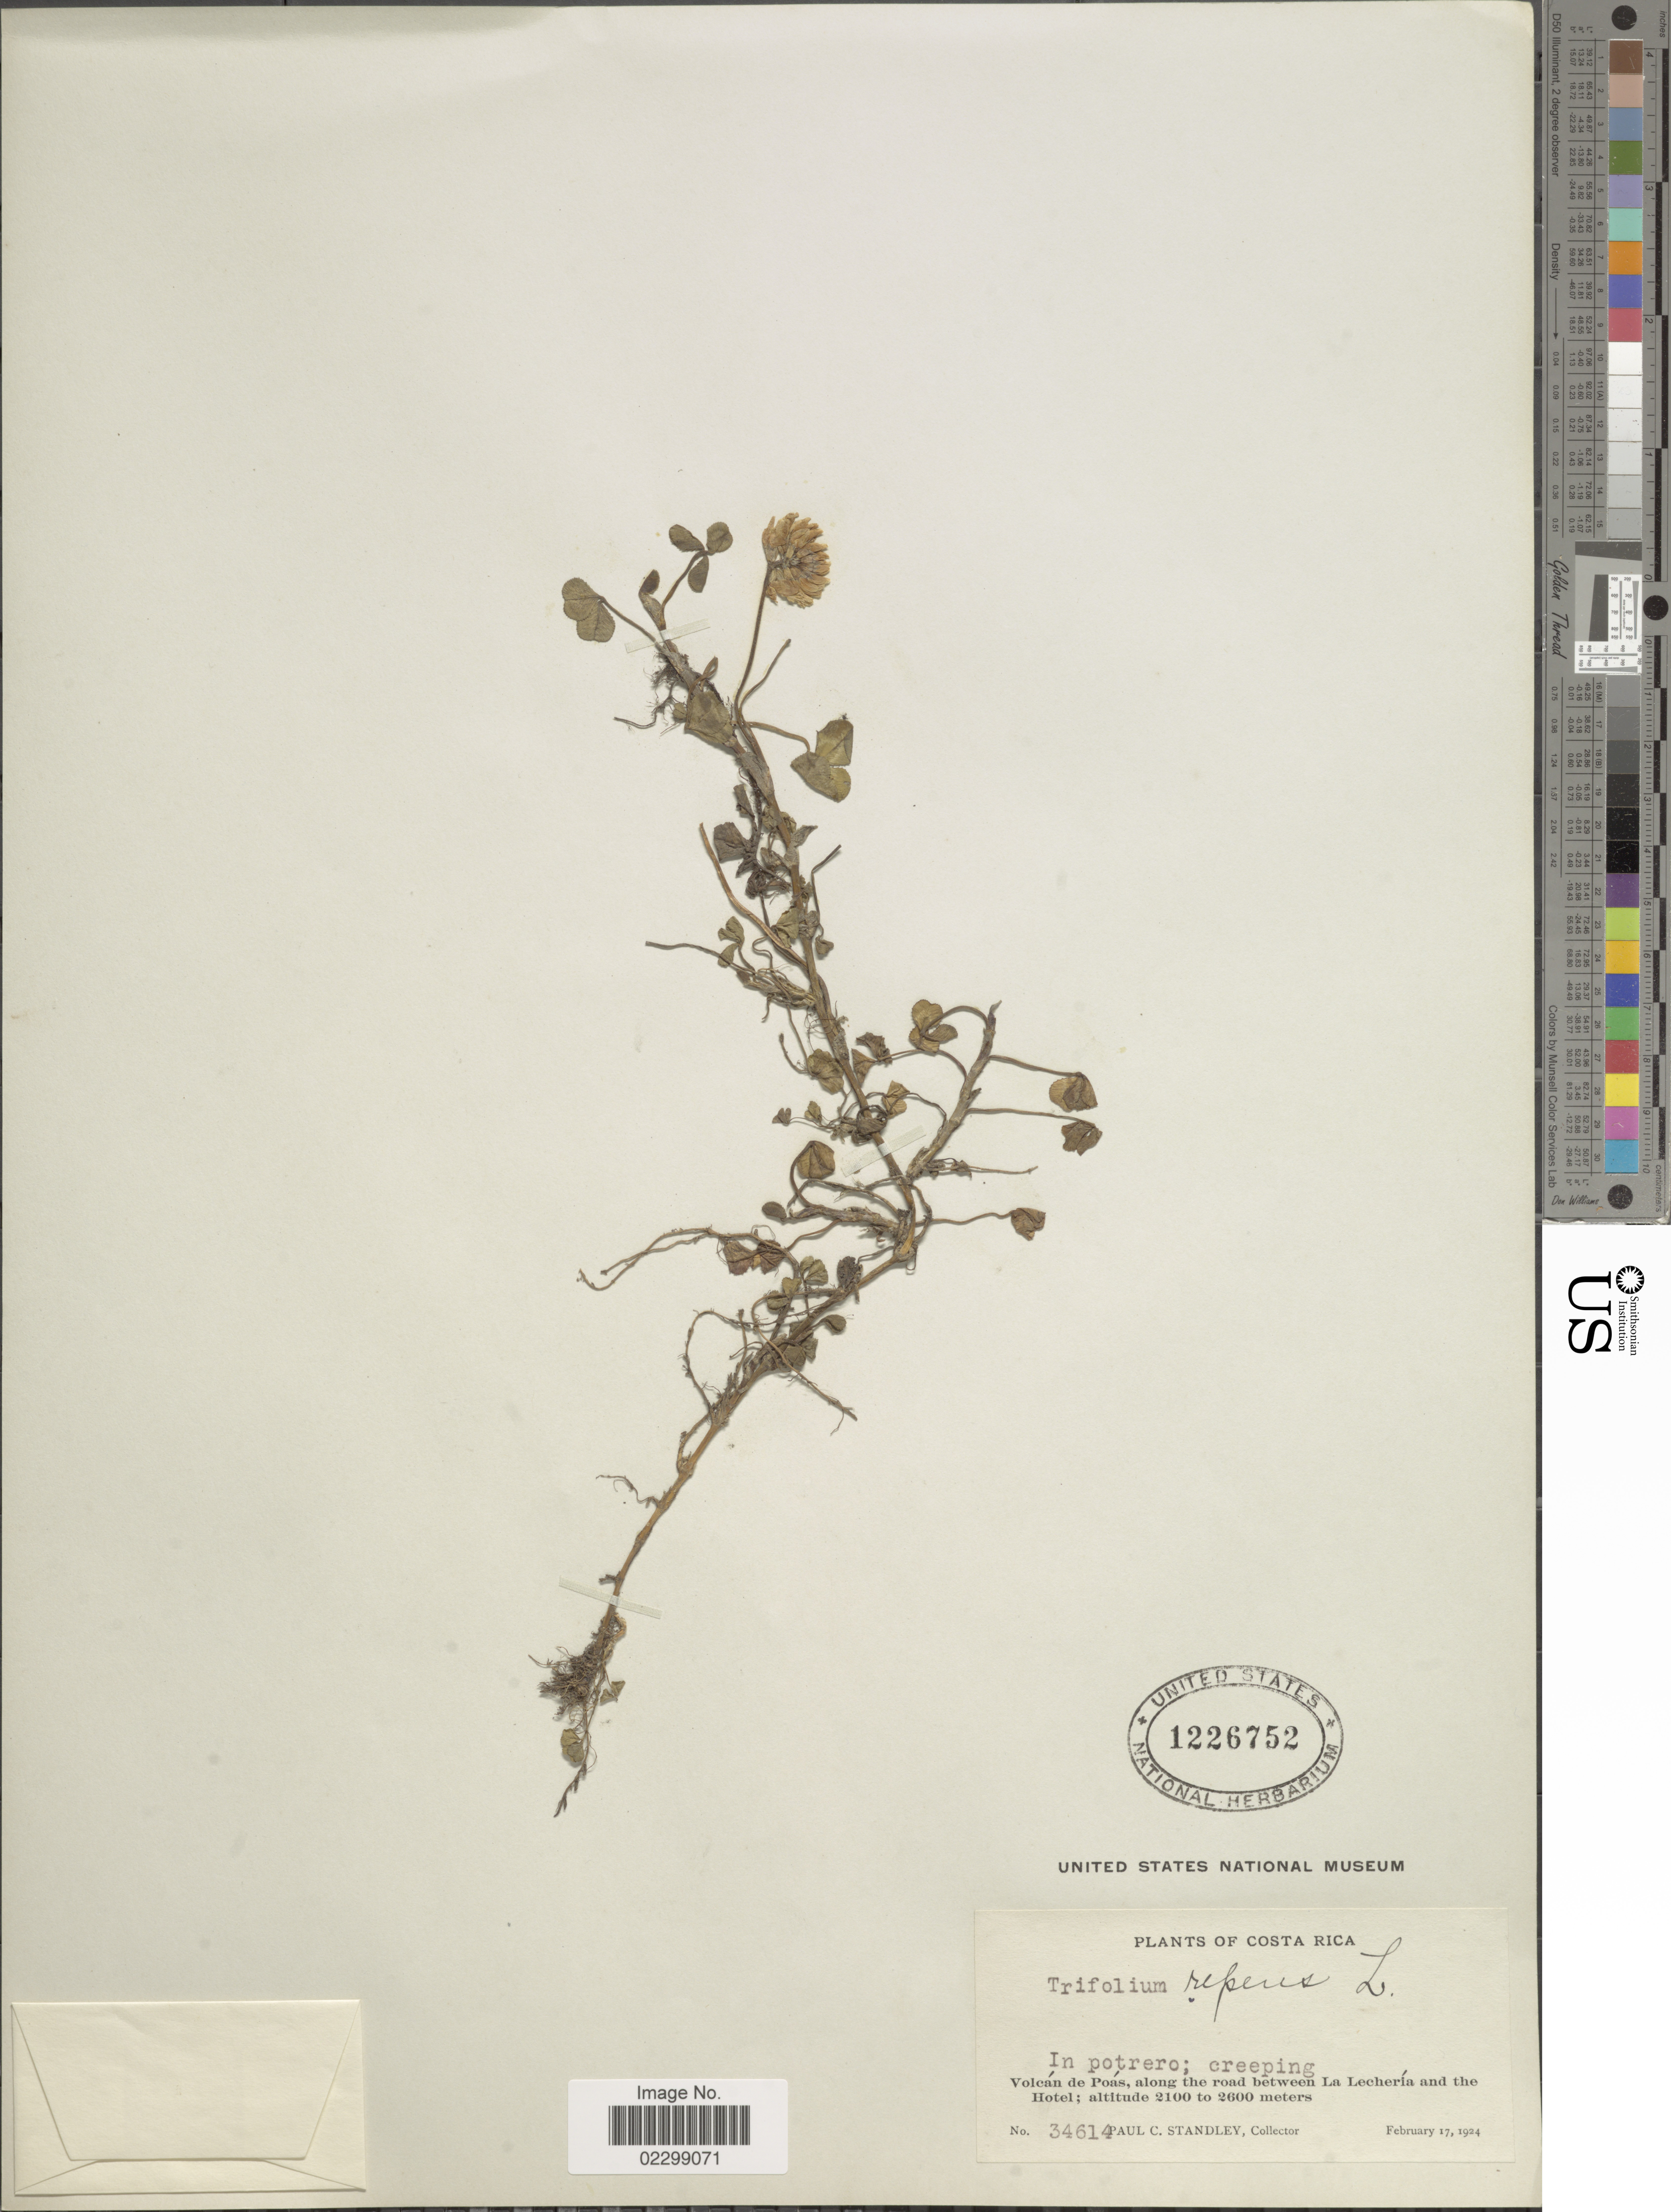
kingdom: Plantae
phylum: Tracheophyta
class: Magnoliopsida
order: Fabales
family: Fabaceae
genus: Trifolium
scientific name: Trifolium repens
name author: L.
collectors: P. C. Standley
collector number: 34614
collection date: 1924-02-17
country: Costa Rica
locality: In potrero, Volcán de Poás, along the road between La Lechería and the Hotel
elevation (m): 2100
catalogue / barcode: US 1226752